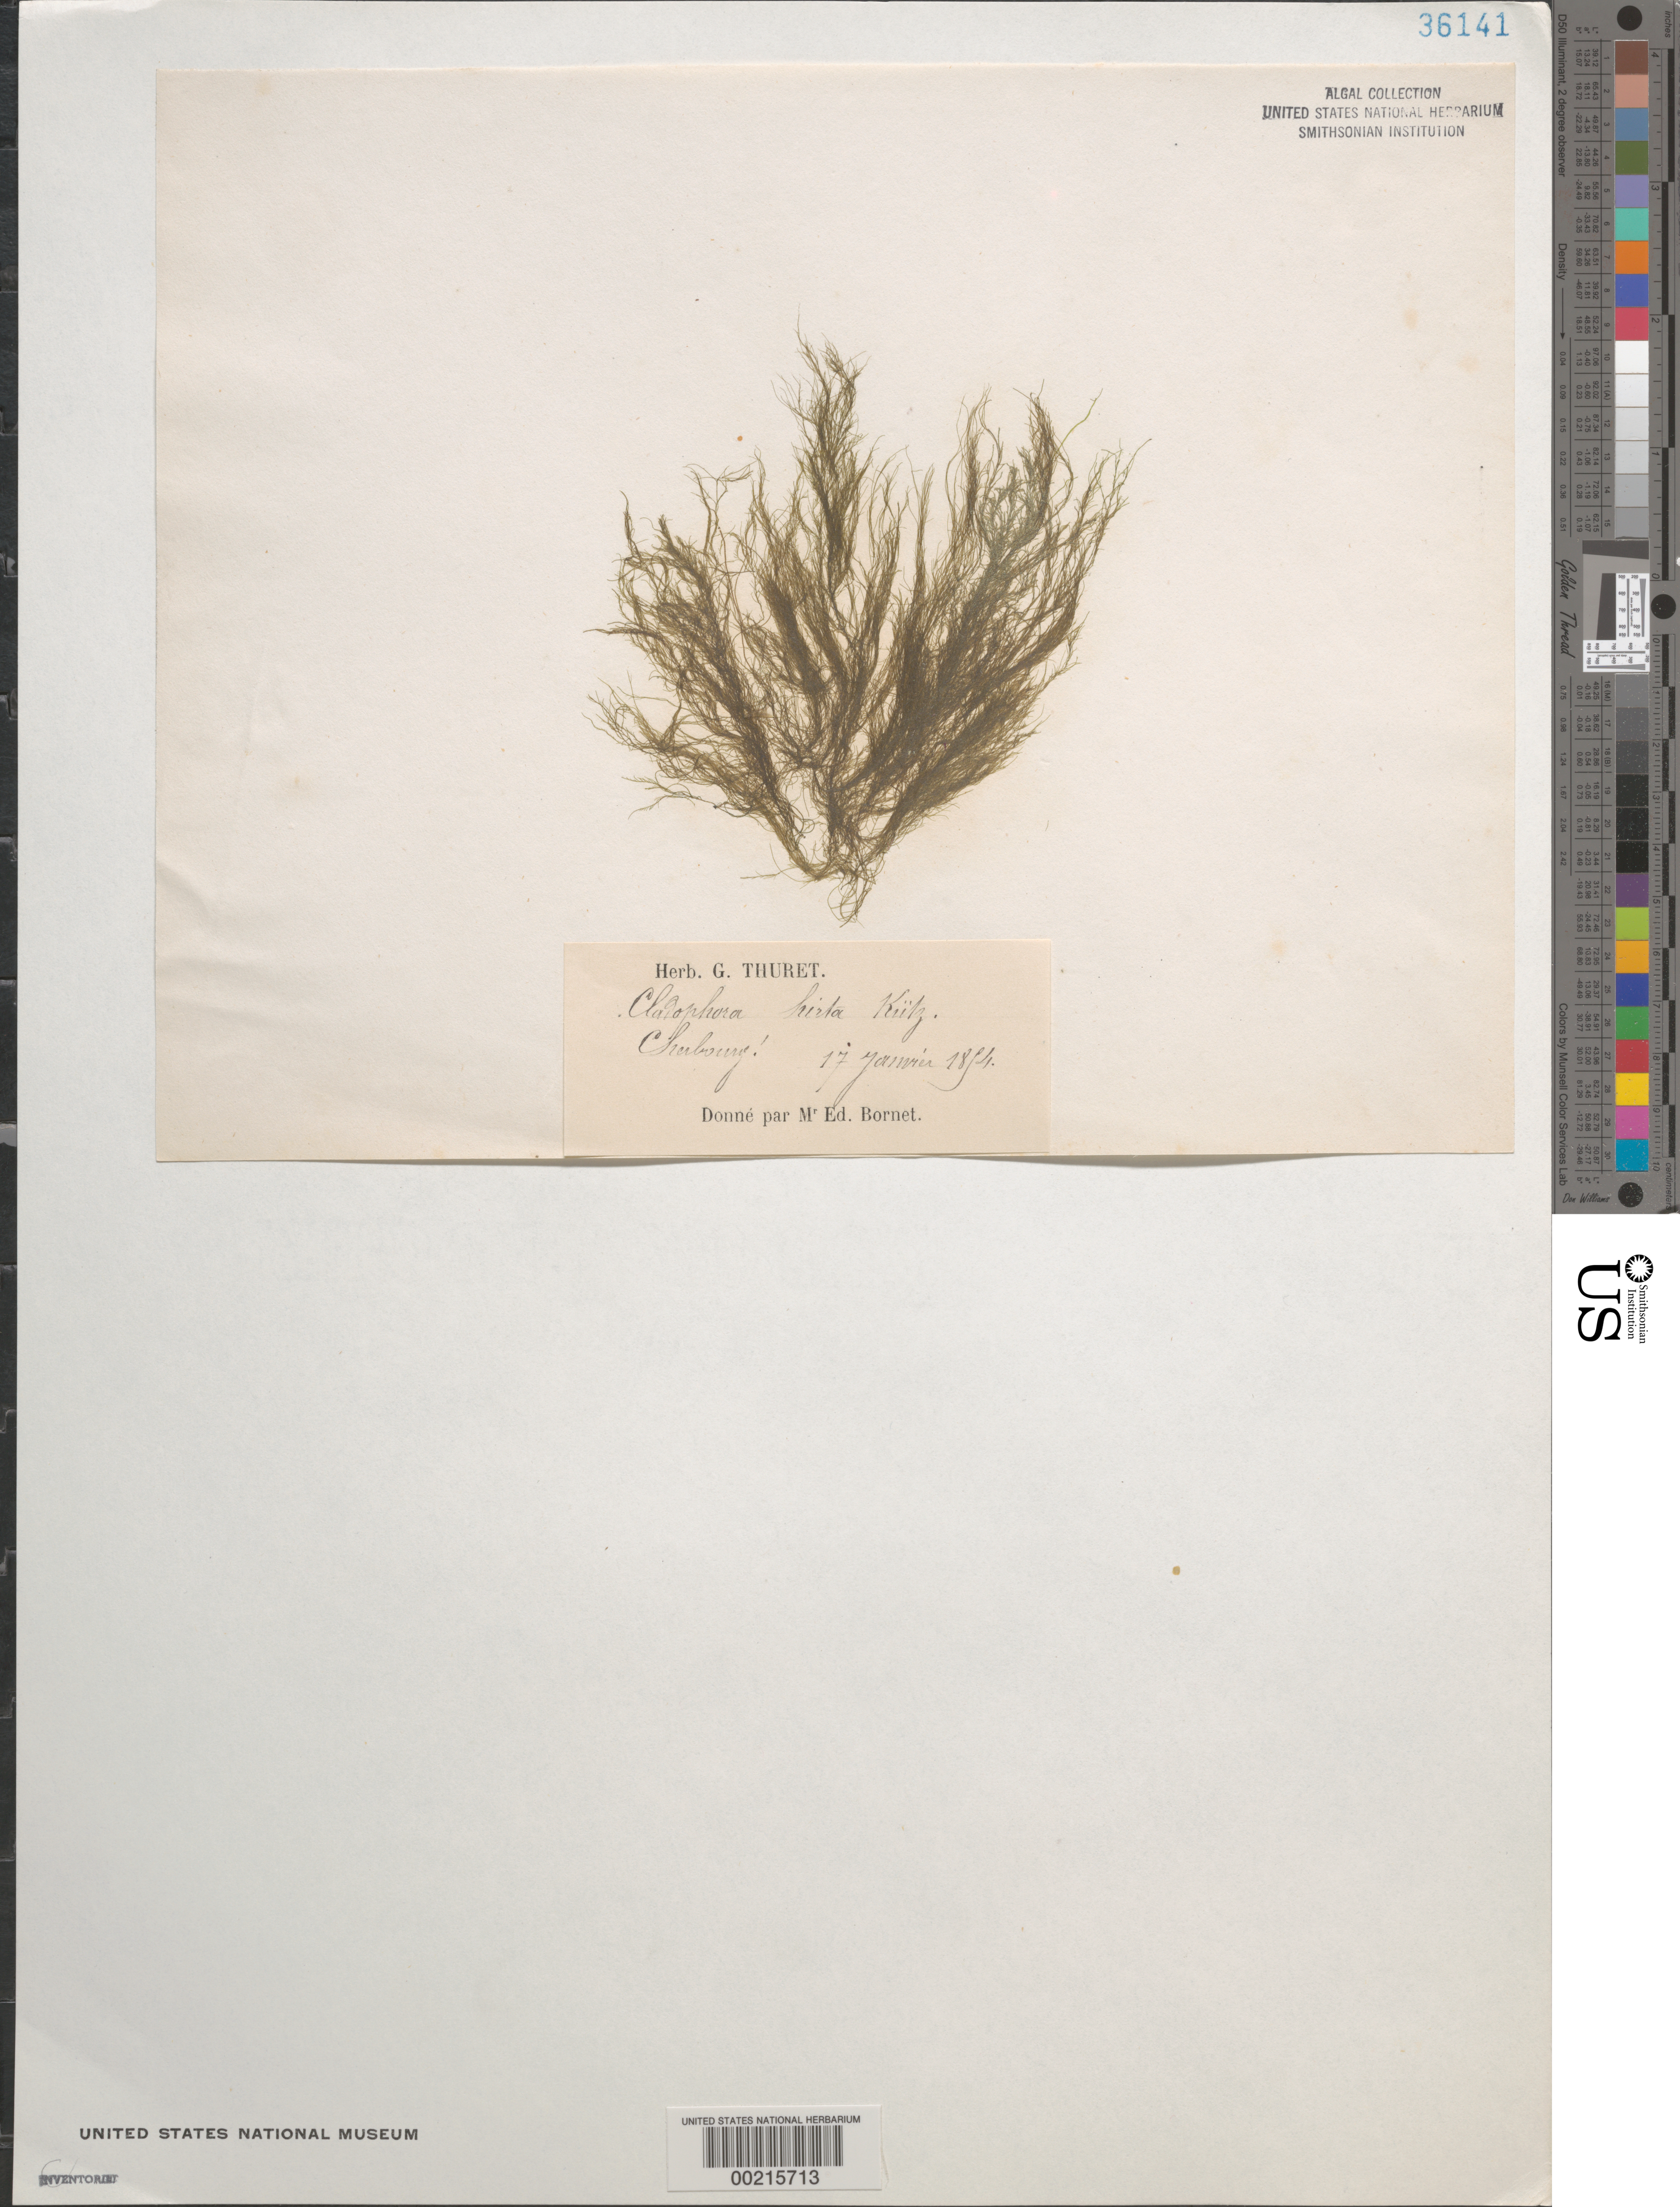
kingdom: Plantae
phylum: Chlorophyta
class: Ulvophyceae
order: Cladophorales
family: Cladophoraceae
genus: Cladophora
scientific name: Cladophora sericea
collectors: Thuret, G. (herbarium)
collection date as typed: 17 Jan 1854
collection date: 1854-01-17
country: France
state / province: Normandie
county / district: Manche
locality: Cherbourg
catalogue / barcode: US 36141